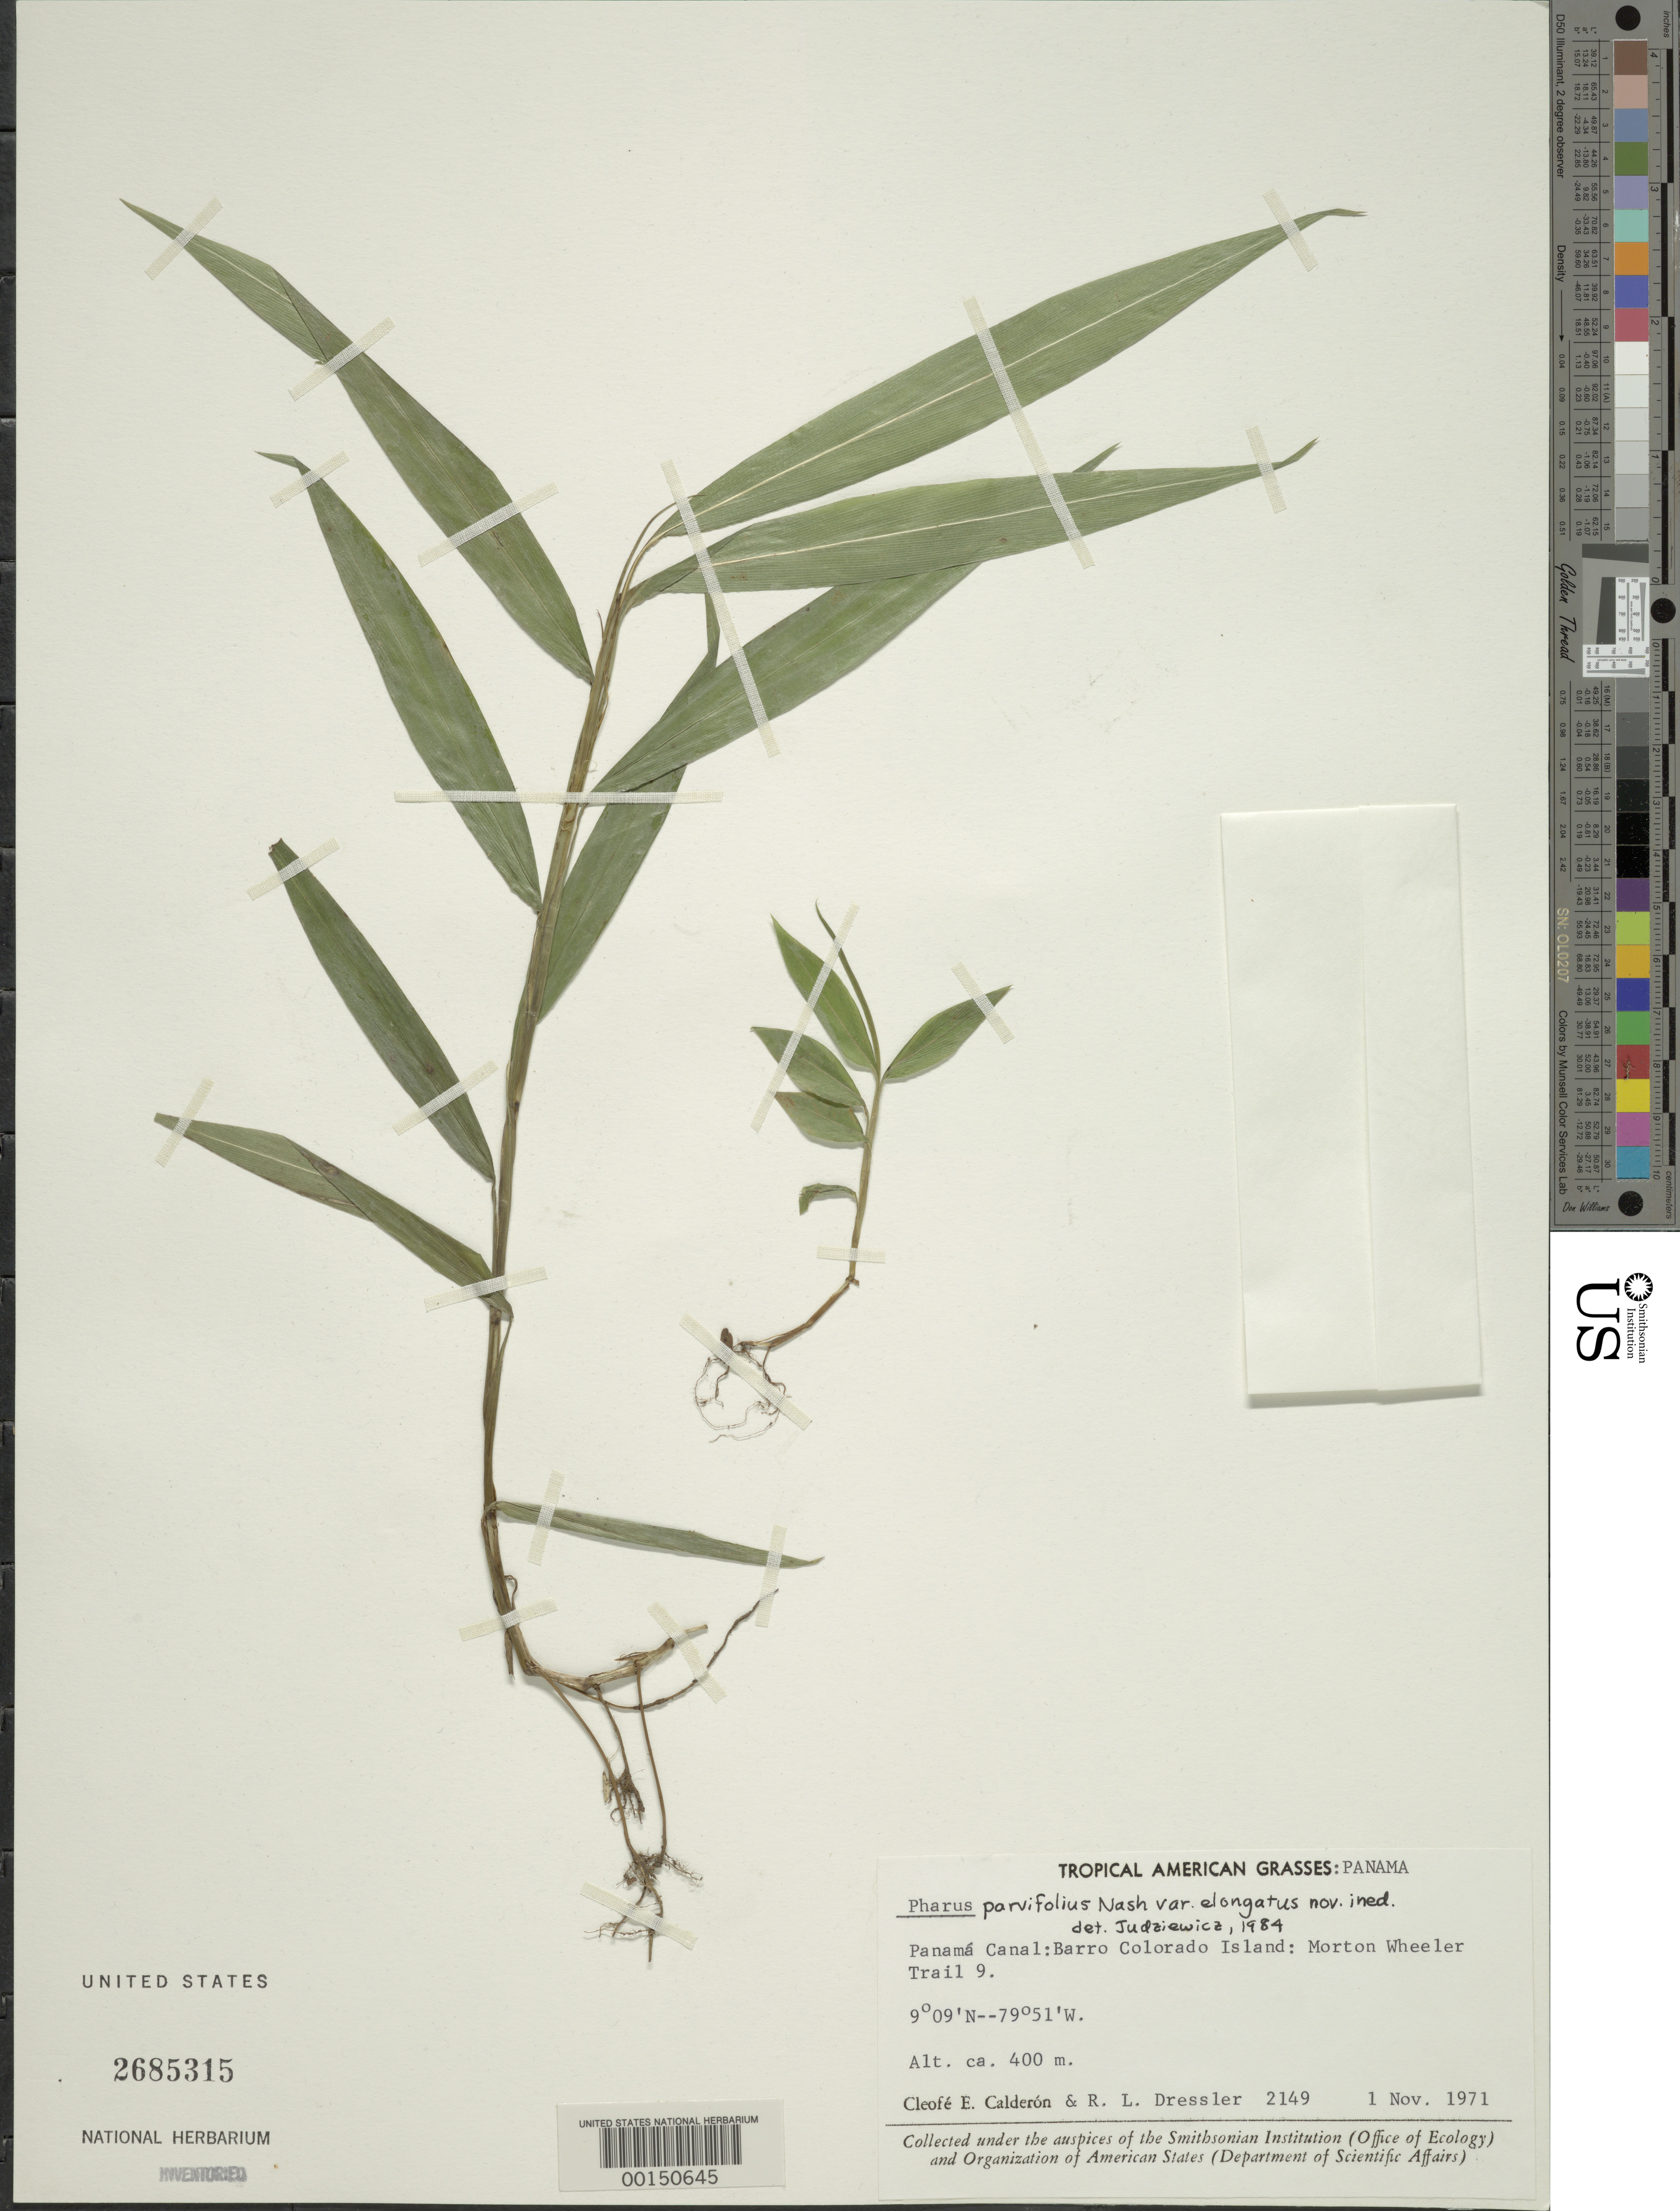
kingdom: Plantae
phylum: Tracheophyta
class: Liliopsida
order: Poales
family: Poaceae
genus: Pharus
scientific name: Pharus parvifolius subsp. elongatus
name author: Judz.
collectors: C. E. Calderón & R. Dressler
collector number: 2149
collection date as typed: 01 Nov 1971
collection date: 1971-11-01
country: Panama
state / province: Panamá Oeste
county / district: Canal Zone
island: Barro Colorado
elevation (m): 400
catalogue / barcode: US 2685315